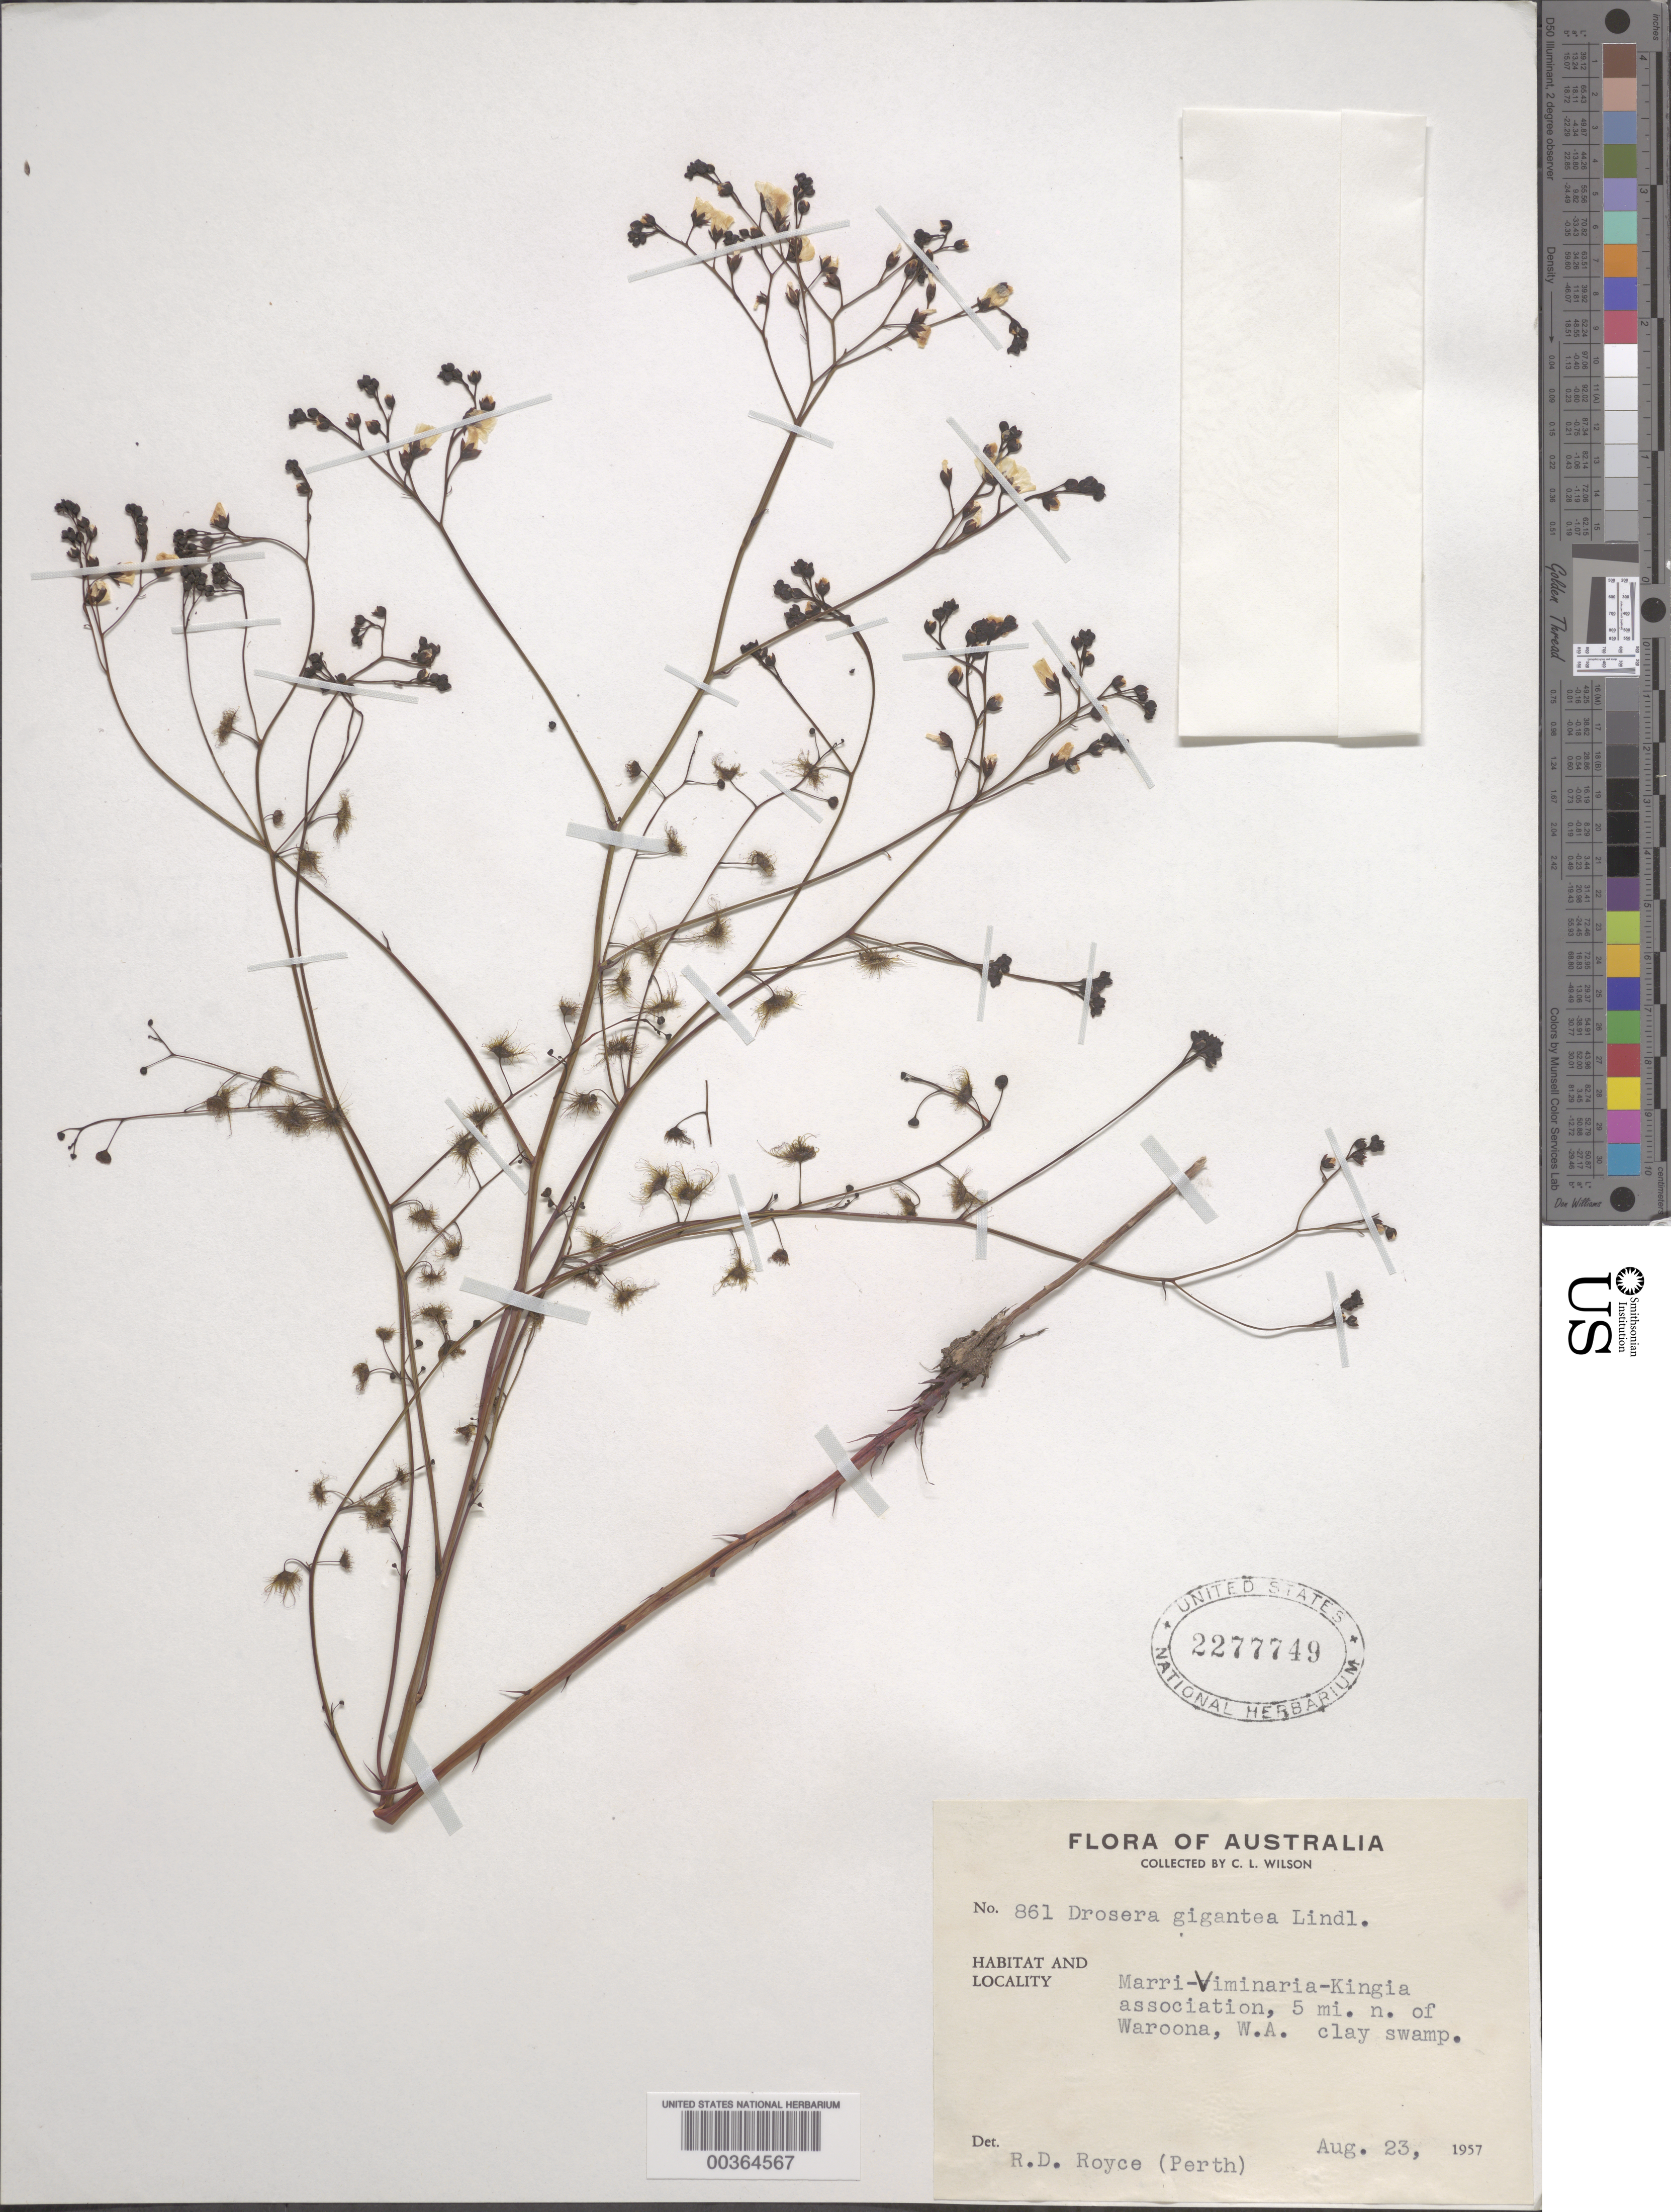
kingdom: Plantae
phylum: Tracheophyta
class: Magnoliopsida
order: Caryophyllales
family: Droseraceae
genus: Drosera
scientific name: Drosera gigantea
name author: Lindl.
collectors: C. L. Wilson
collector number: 861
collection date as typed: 23 Aug 1957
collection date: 1957-08-23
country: Australia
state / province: Western Australia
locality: N of waroona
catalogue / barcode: US 2277749